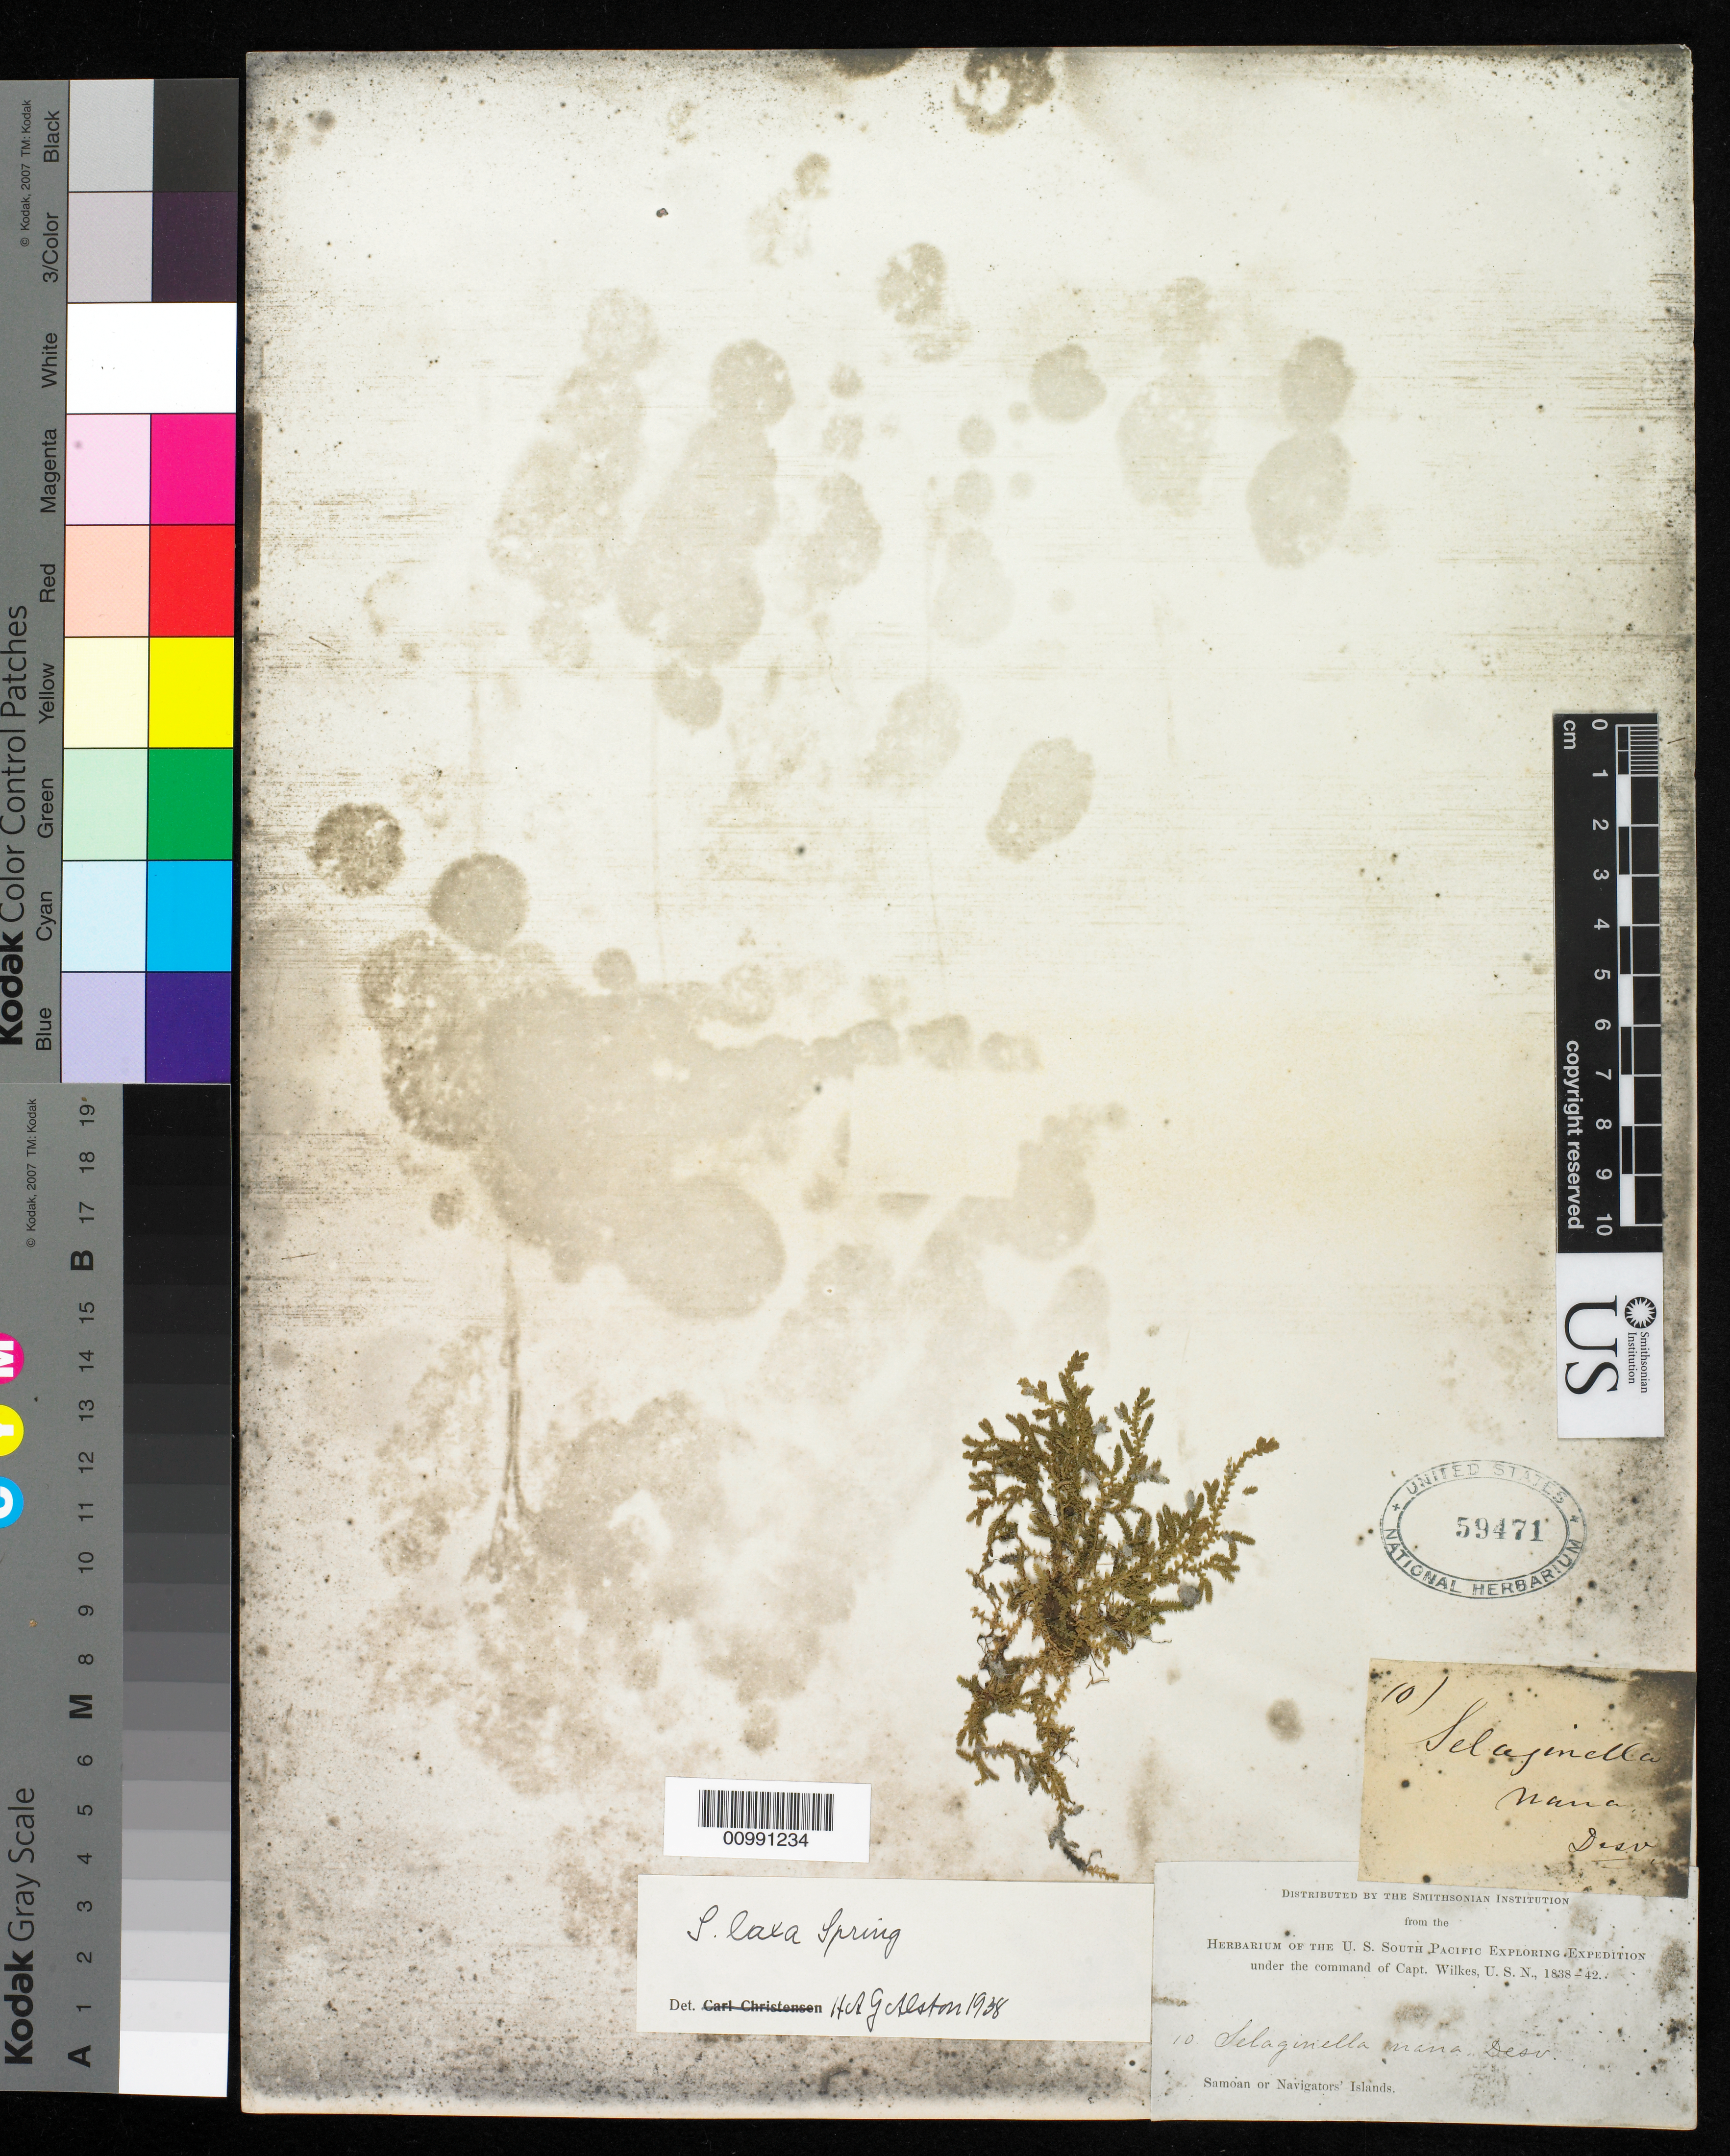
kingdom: Plantae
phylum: Tracheophyta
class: Lycopodiopsida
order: Selaginellales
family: Selaginellaceae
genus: Selaginella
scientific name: Selaginella laxa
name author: Spring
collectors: Wilkes Explor. Exped.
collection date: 1838/1842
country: American Samoa / Samoa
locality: Samoan or Navigators' Islands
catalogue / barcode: US 59471